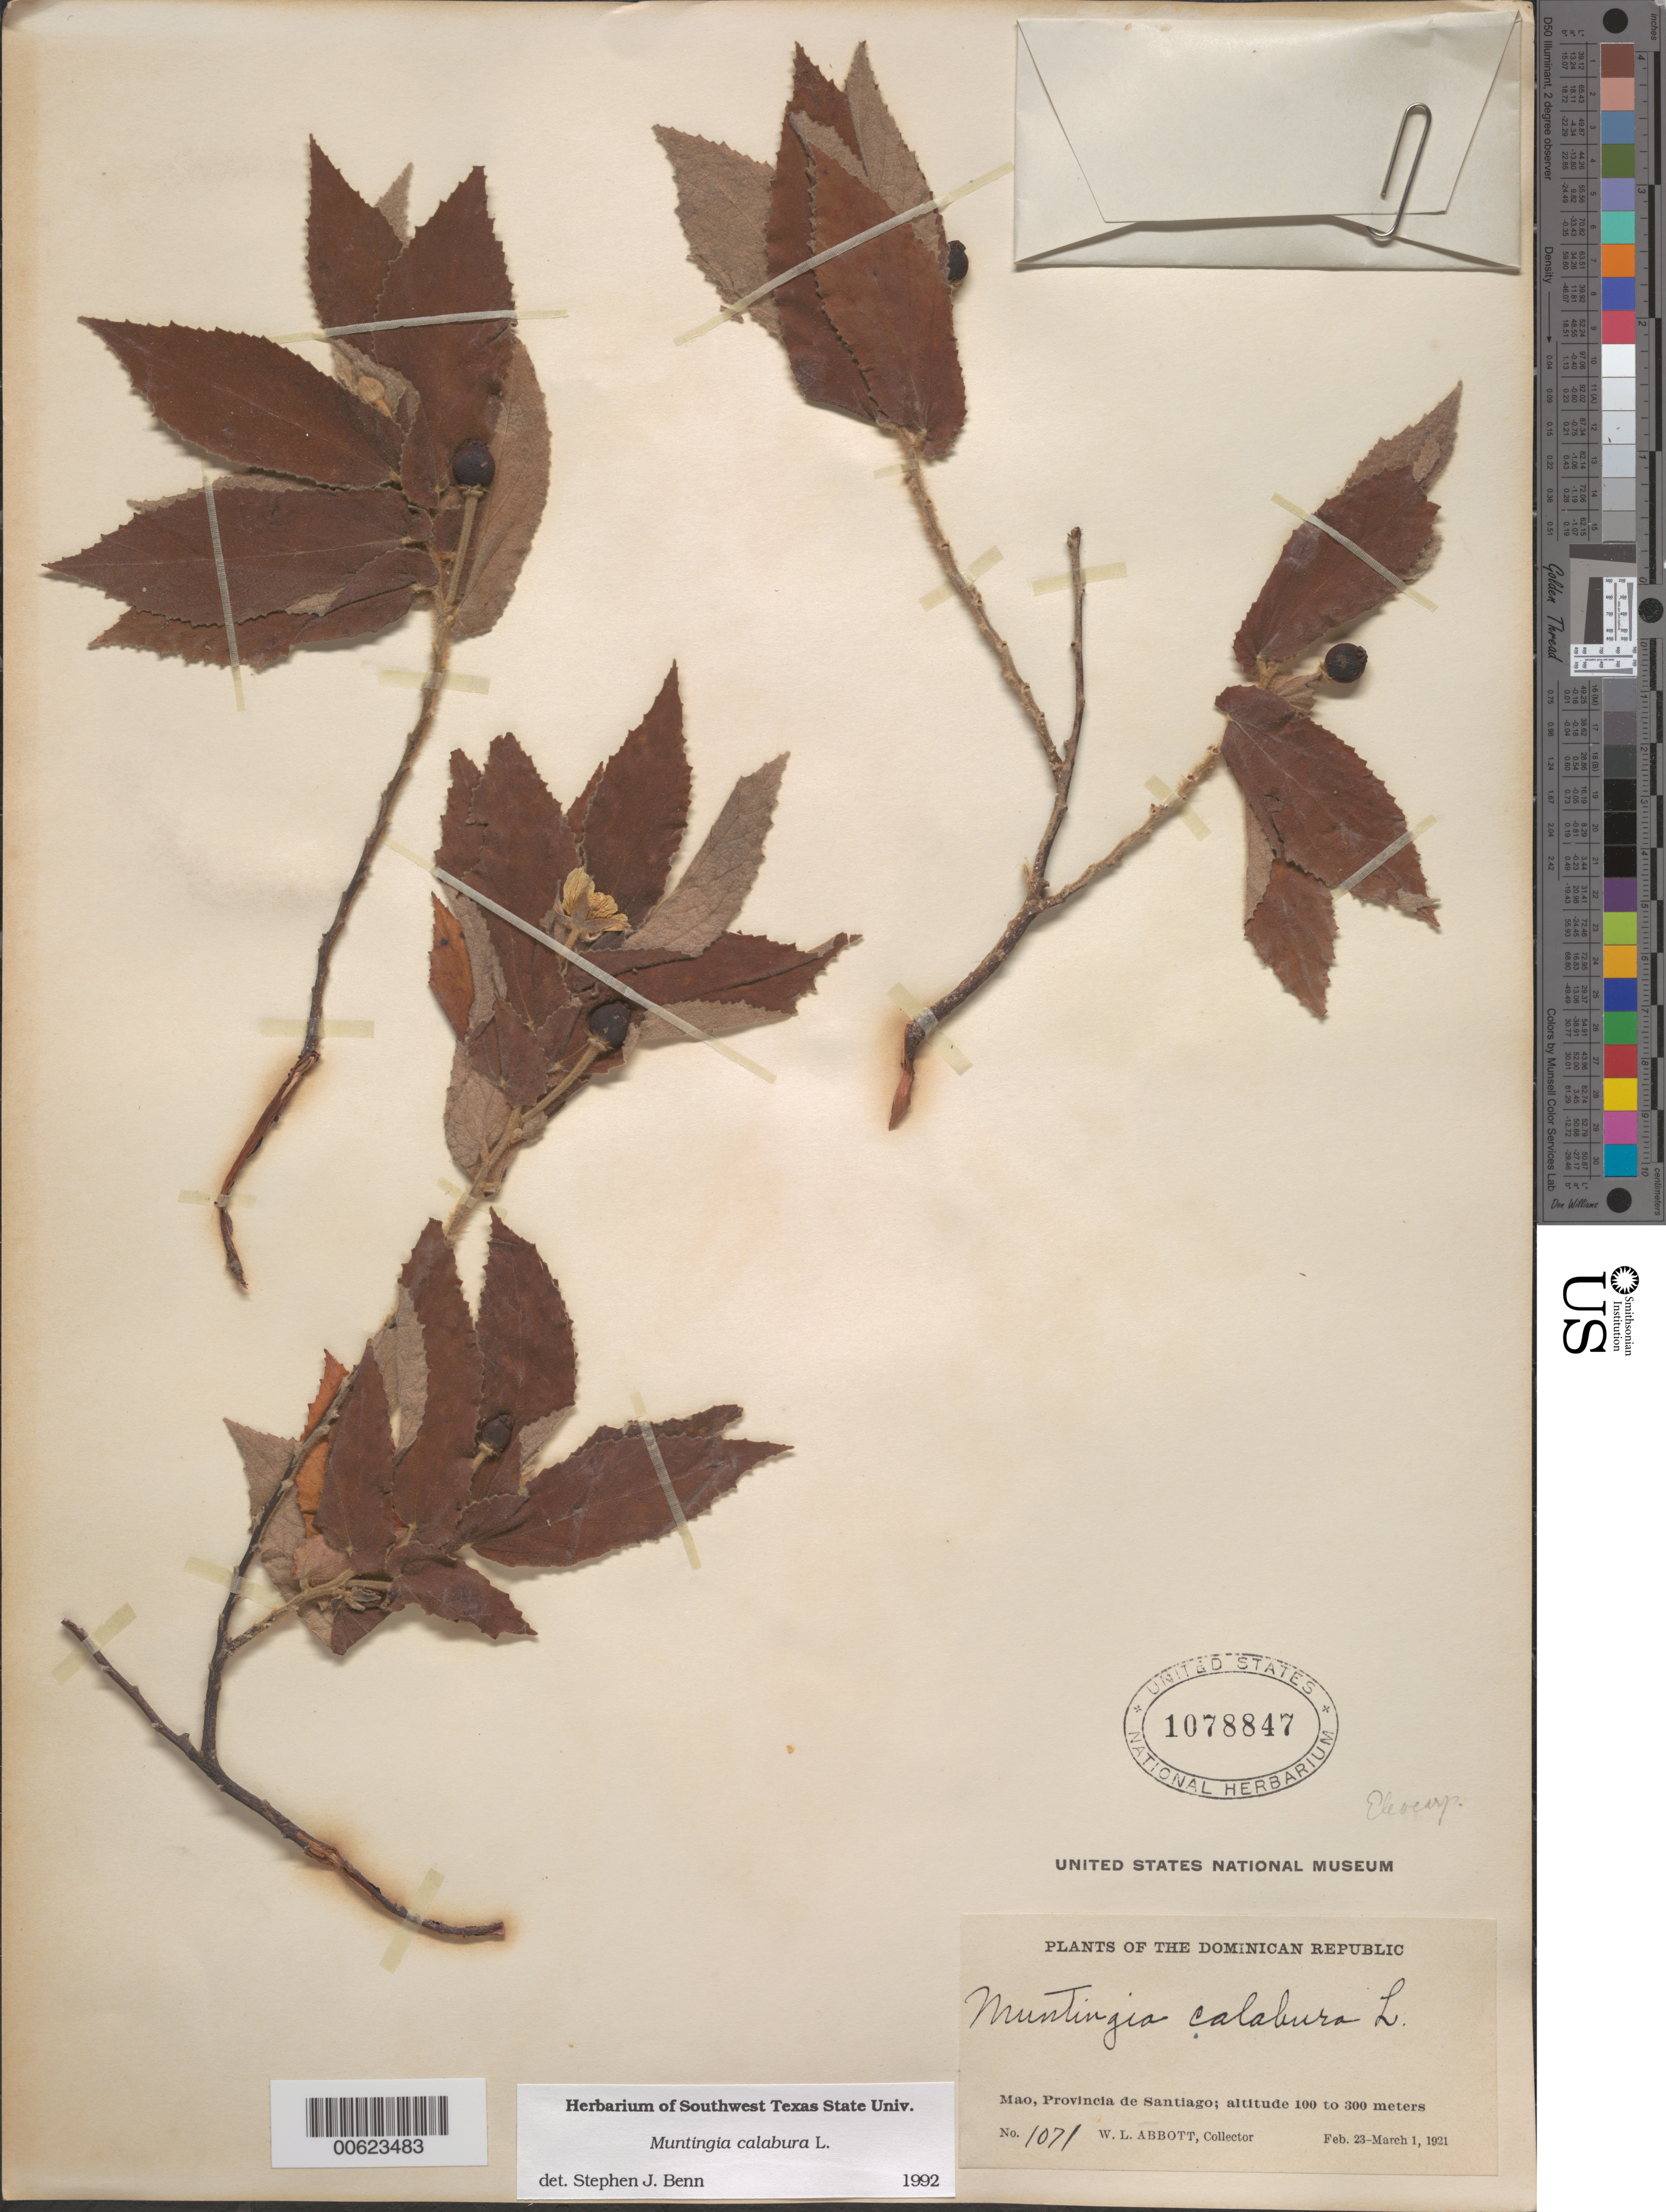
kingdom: Plantae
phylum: Tracheophyta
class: Magnoliopsida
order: Malvales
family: Muntingiaceae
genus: Muntingia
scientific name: Muntingia calabura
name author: L.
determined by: Benn, S. J.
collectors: W. L. Abbott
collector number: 1071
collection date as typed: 23 Feb 1921 to 01 Mar 1921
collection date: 1921-02-23/1921-03-01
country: Dominican Republic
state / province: Santiago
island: Hispaniola Island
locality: Mao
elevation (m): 100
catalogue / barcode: US 1078847